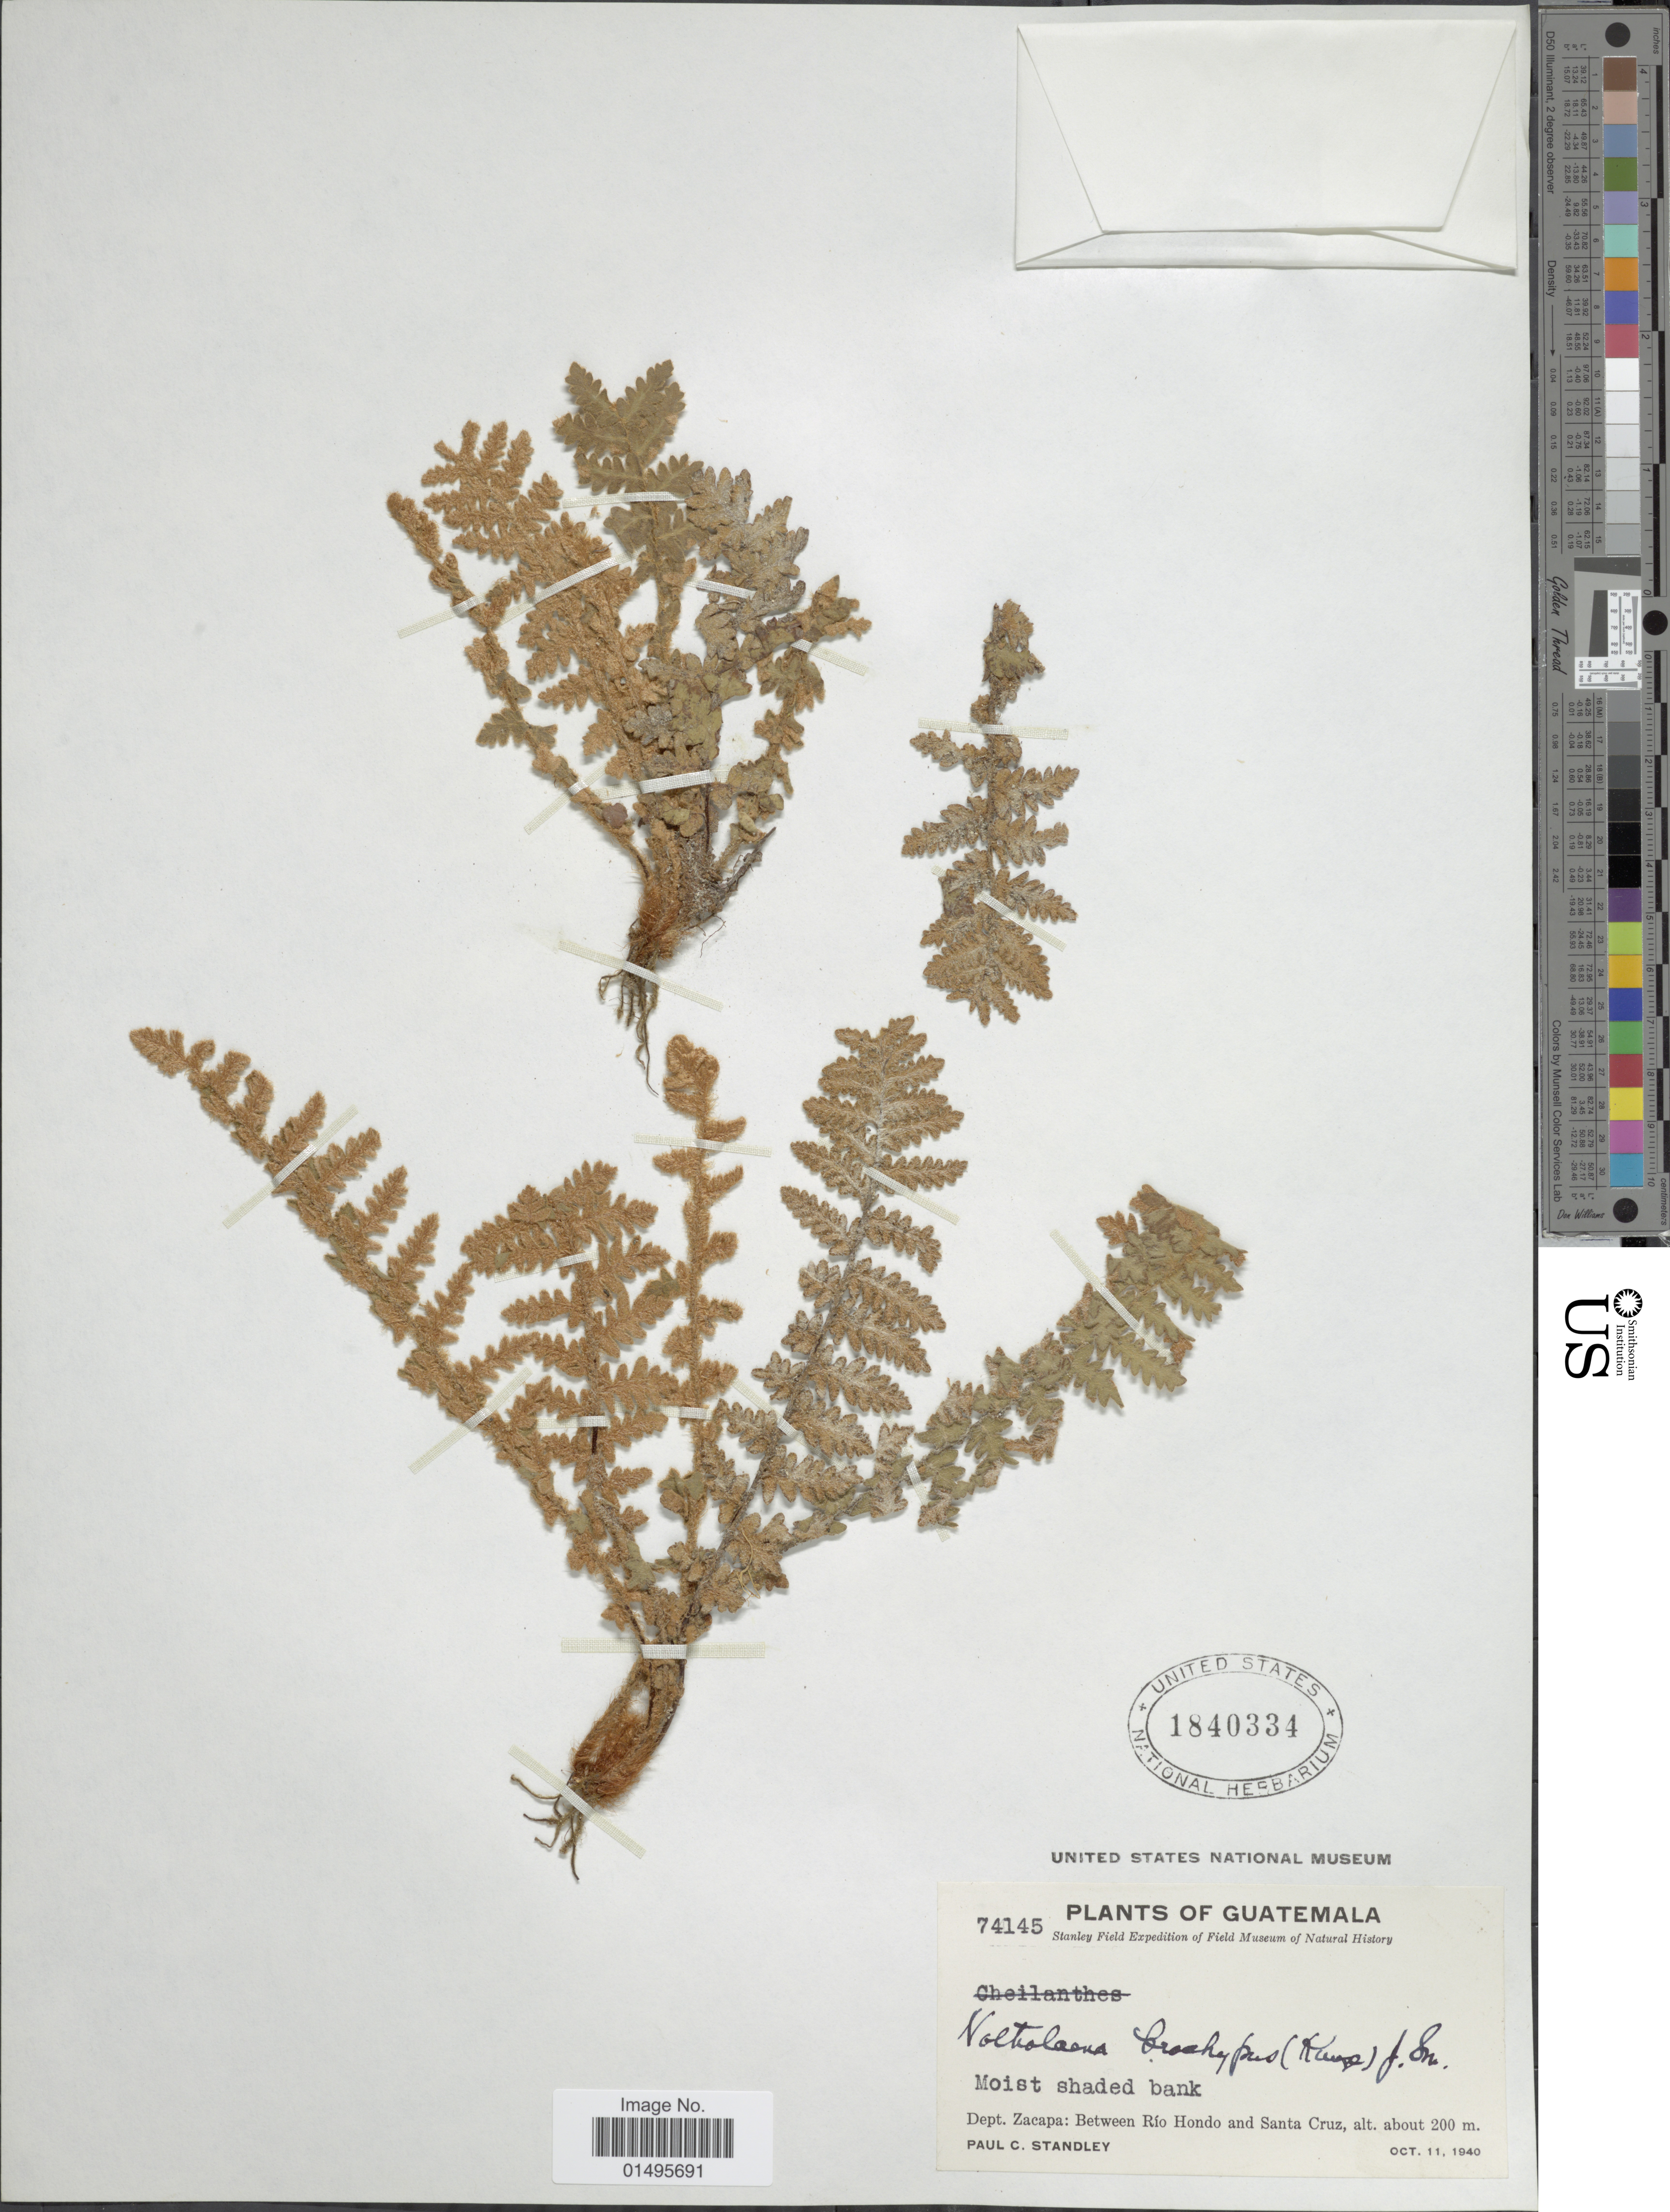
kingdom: Plantae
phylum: Tracheophyta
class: Polypodiopsida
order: Polypodiales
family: Pteridaceae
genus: Notholaena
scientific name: Notholaena brachypus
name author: (Kunze) J. Sm.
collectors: P. C. Standley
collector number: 74145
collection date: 1940-10-11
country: Guatemala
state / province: Zacapa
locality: Moist shaded bank, between Rio Hondo and Santa Cruz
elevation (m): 200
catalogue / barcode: US 1840334